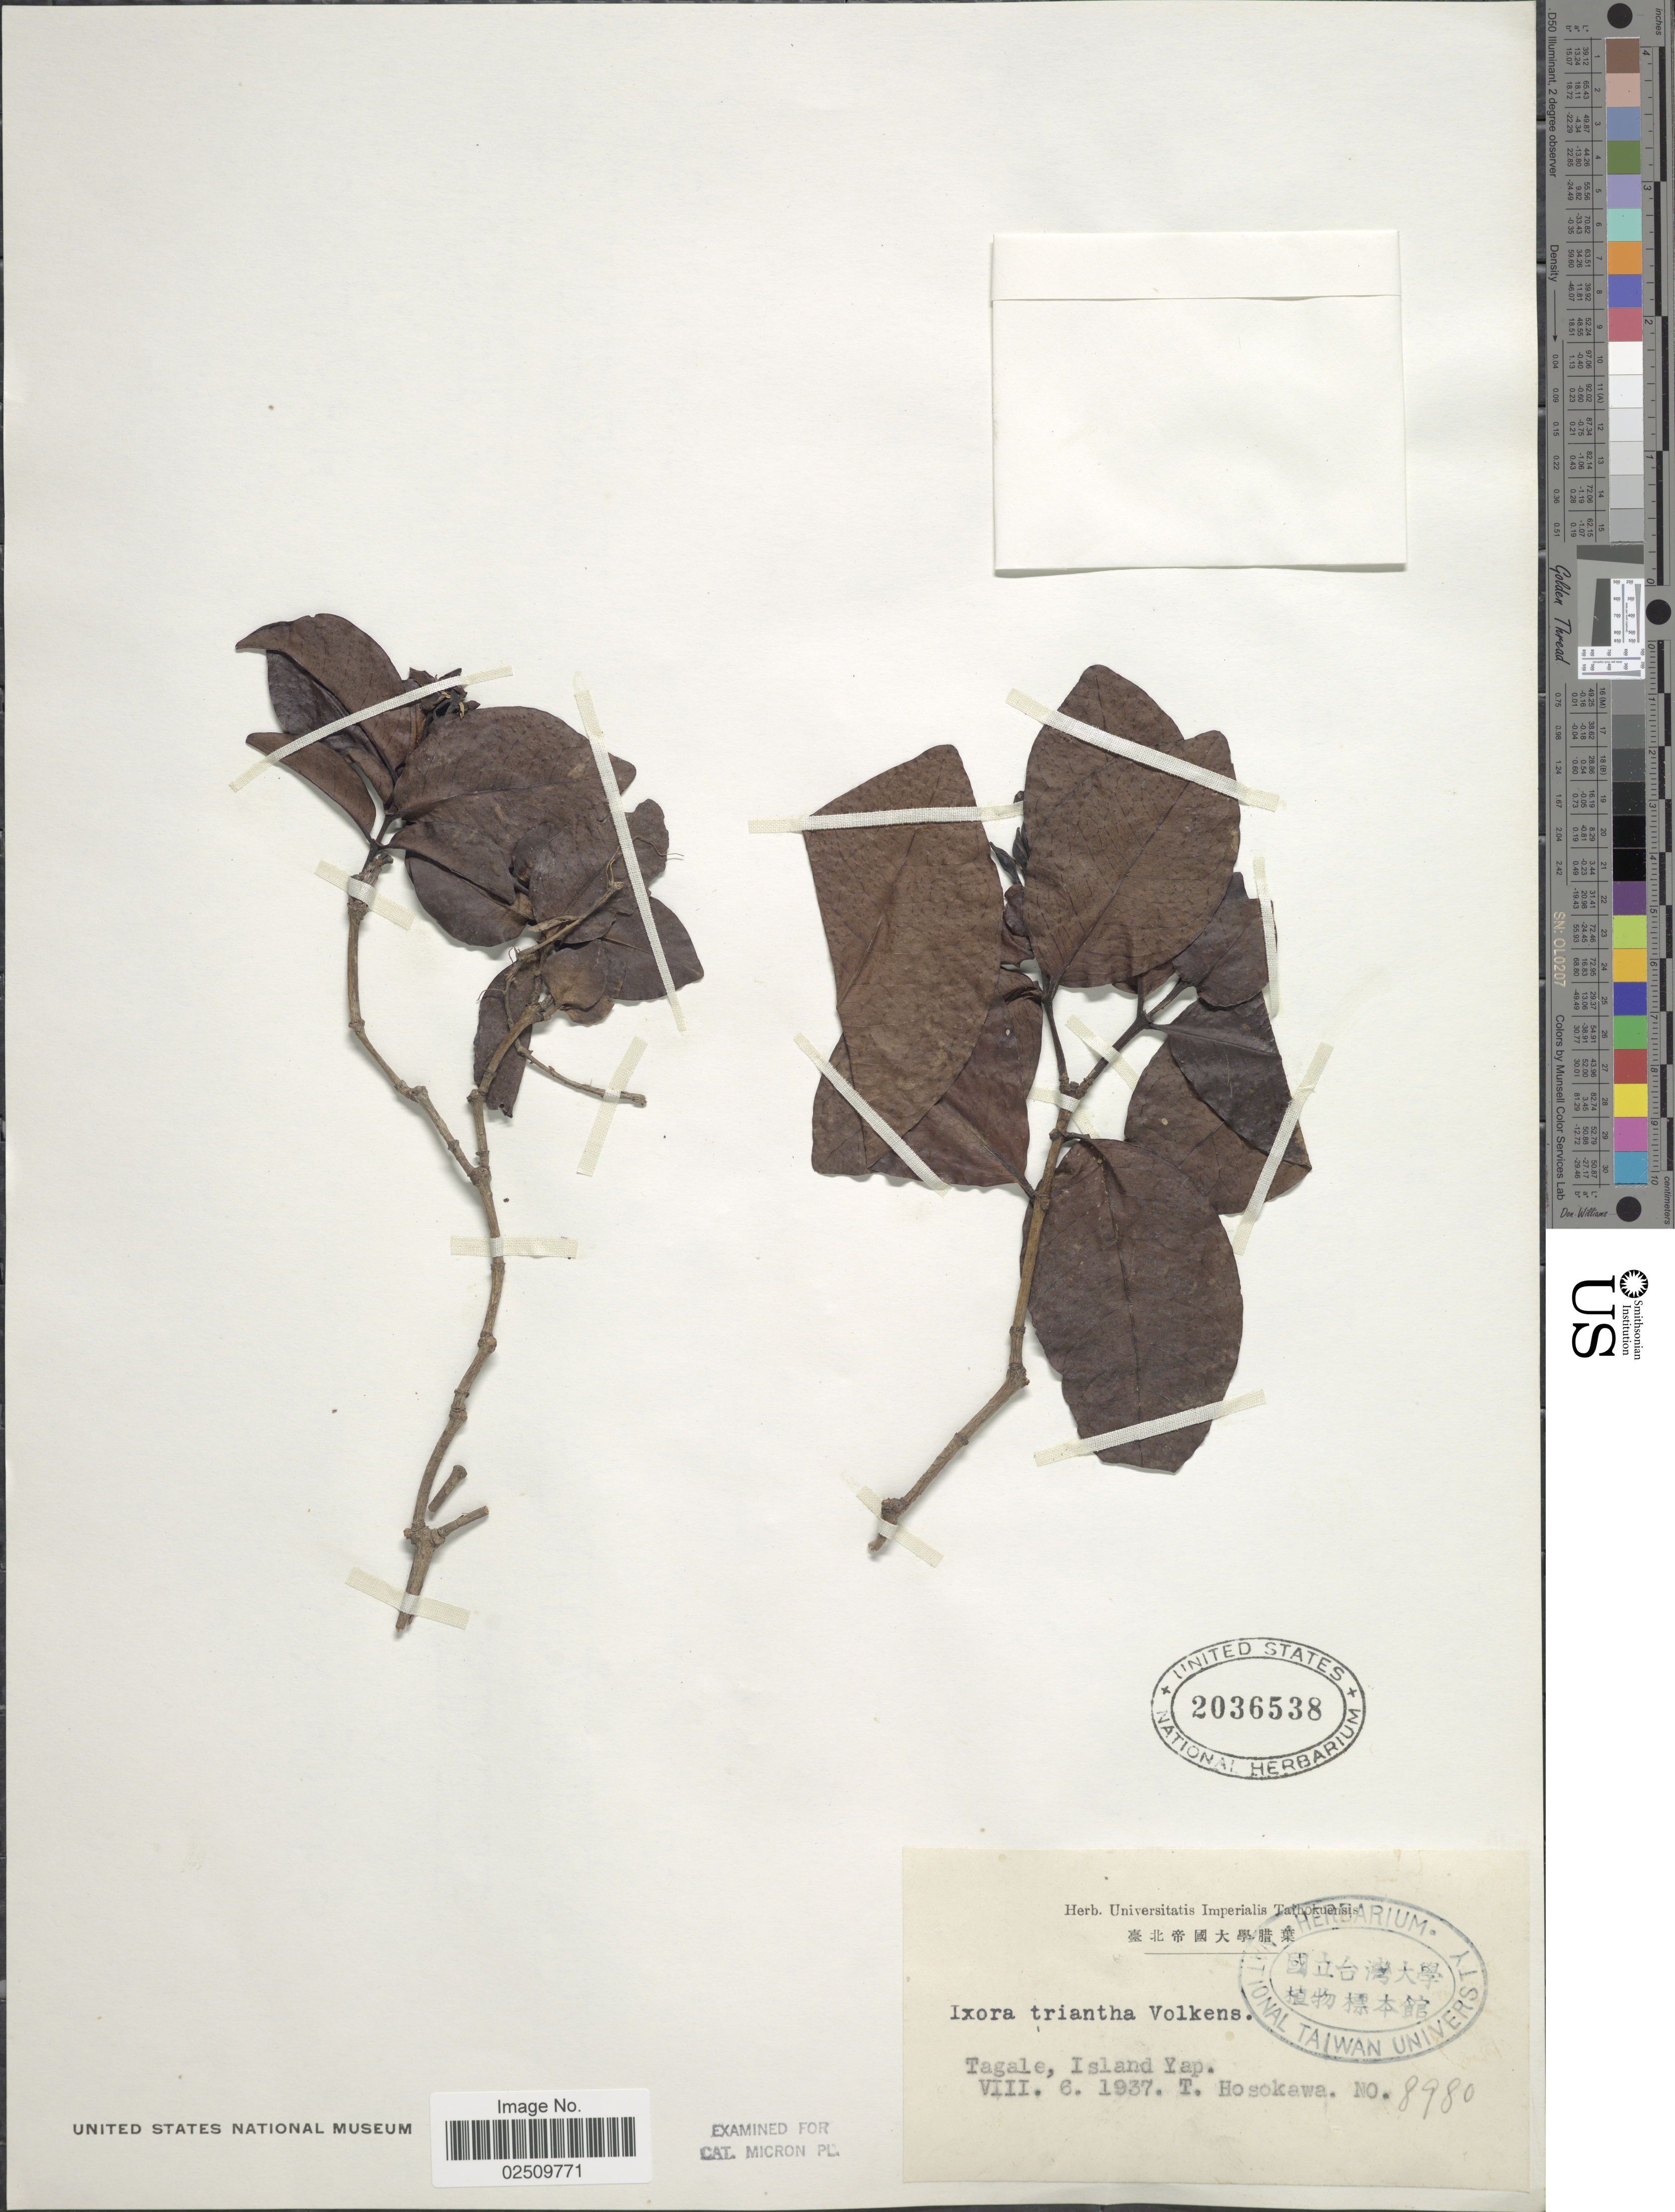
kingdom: Plantae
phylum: Tracheophyta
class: Magnoliopsida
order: Gentianales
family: Rubiaceae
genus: Ixora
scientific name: Ixora triantha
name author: Volkens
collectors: T. Hosokawa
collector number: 8980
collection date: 1937-08-06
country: Micronesia, Federated States of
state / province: Yap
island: Yap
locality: Tagale, Island Yap.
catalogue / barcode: US 2036538